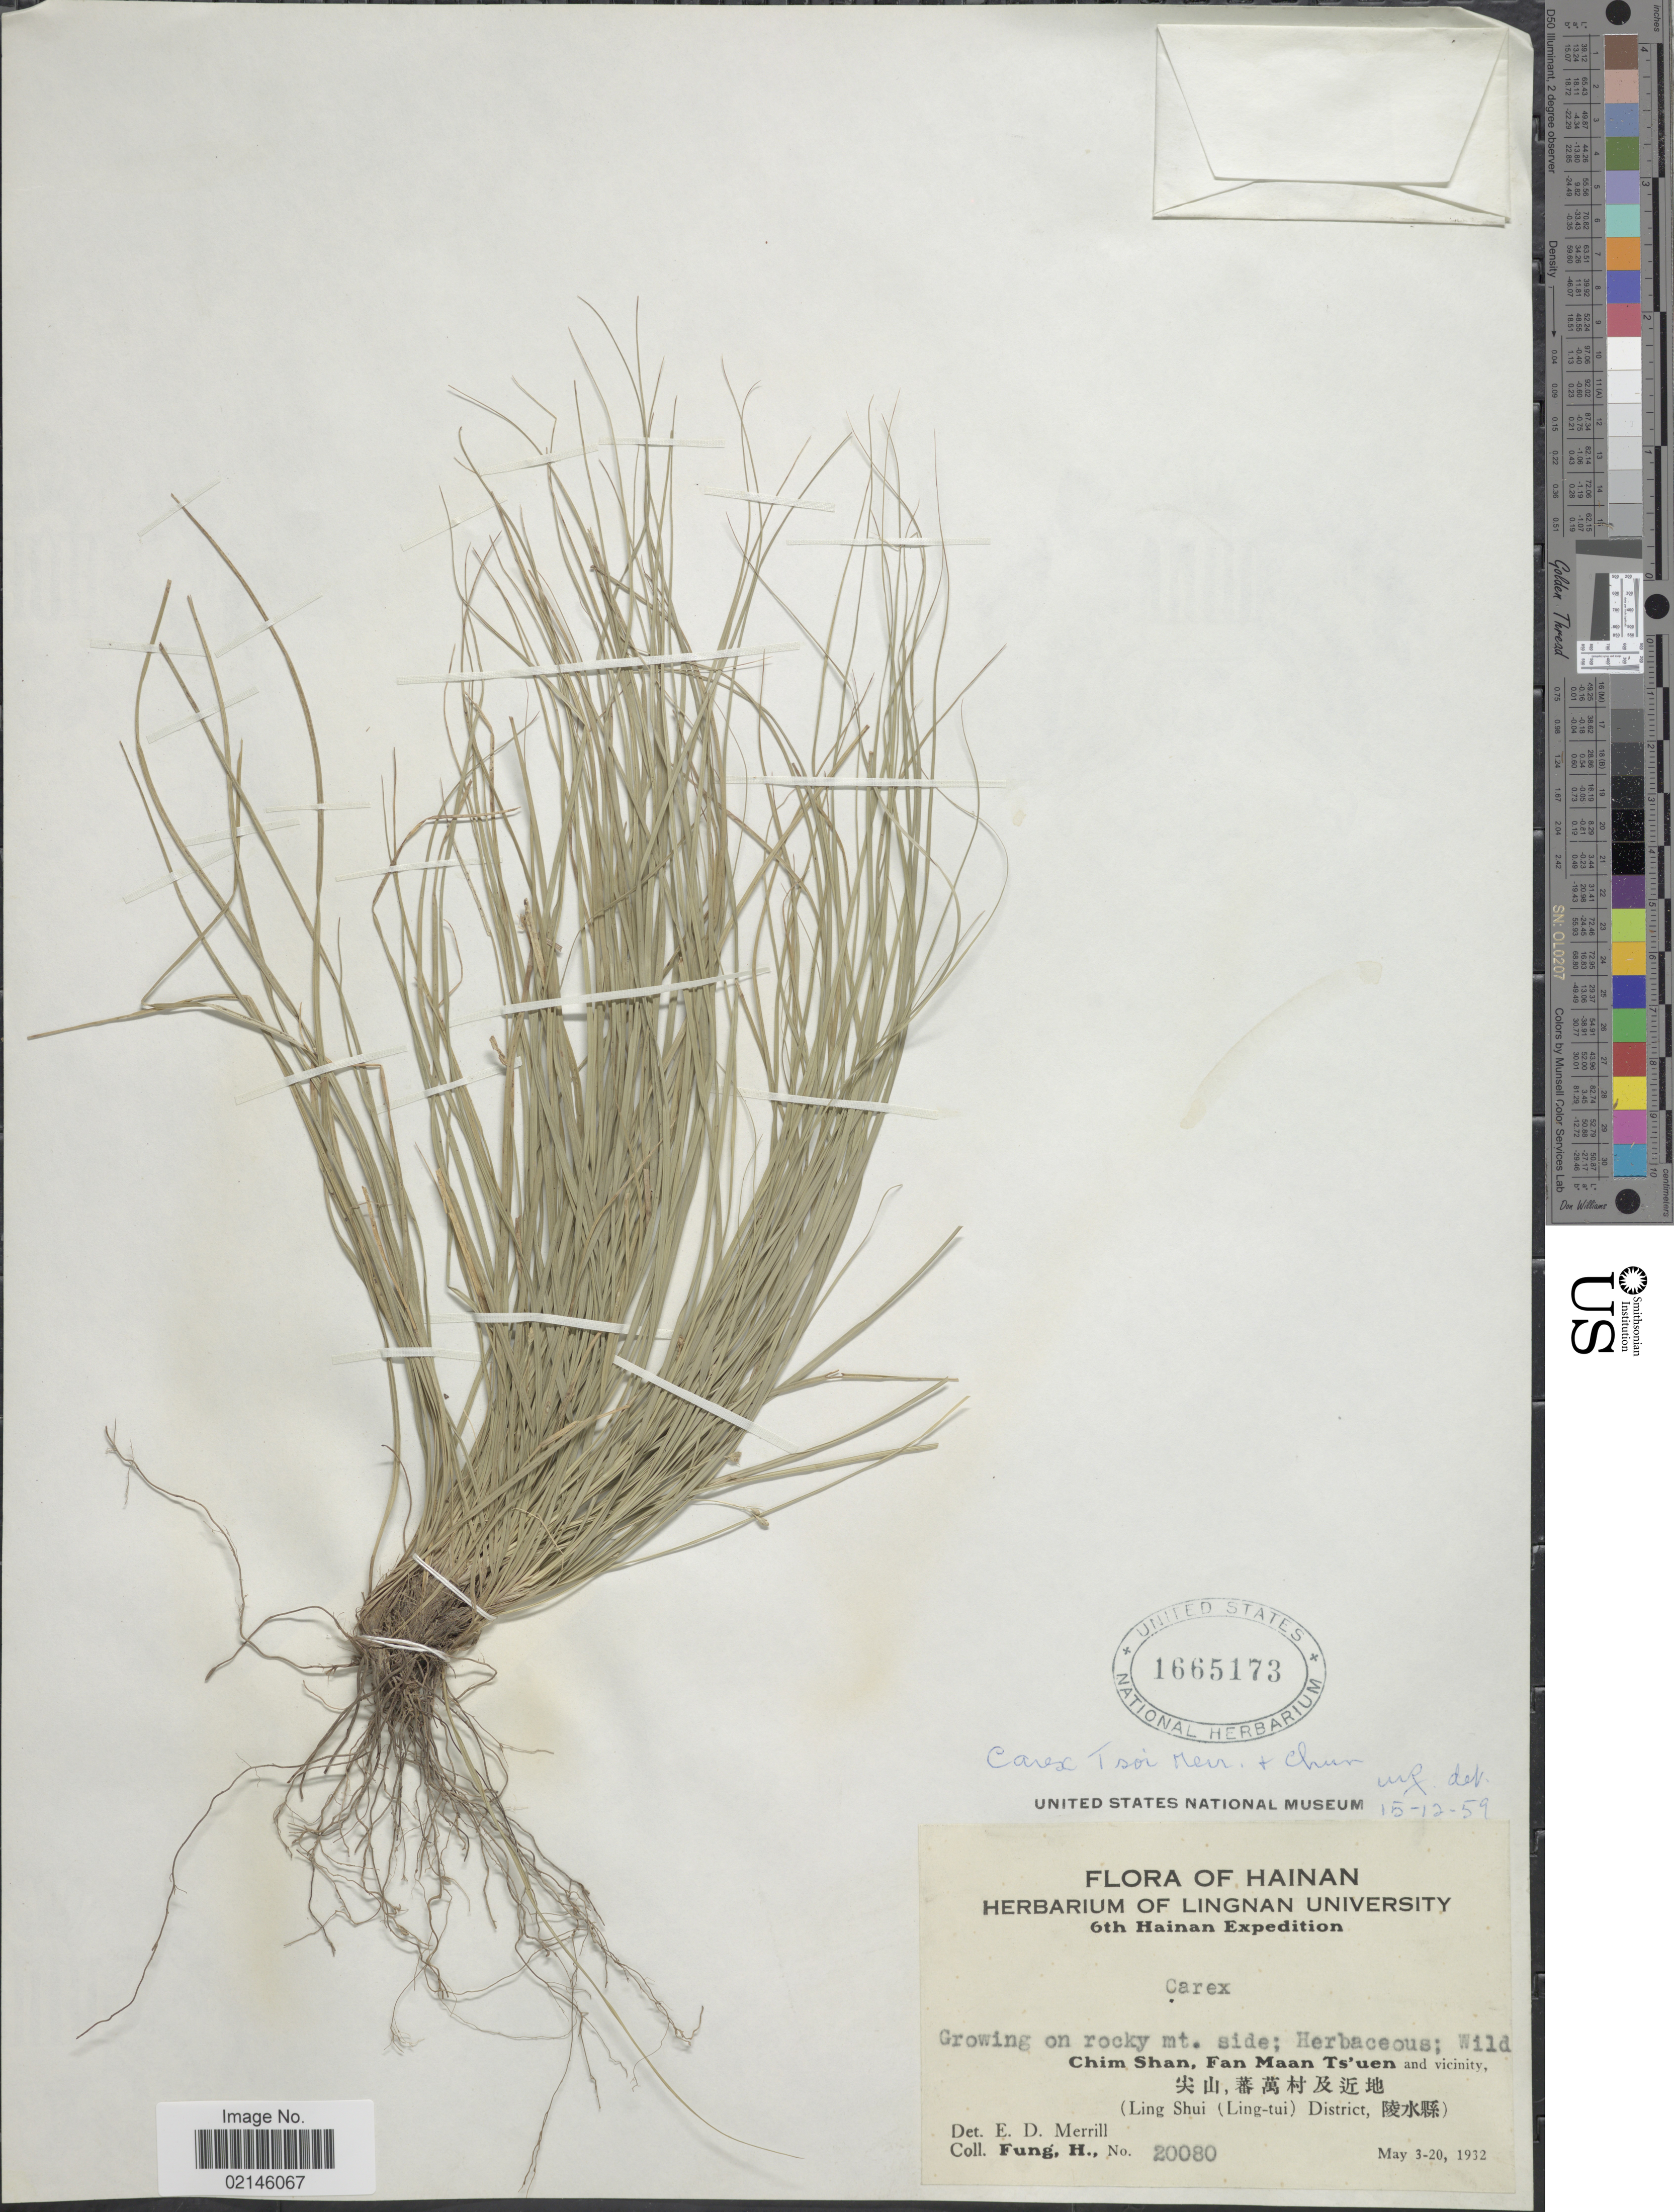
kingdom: Plantae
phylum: Tracheophyta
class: Liliopsida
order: Poales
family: Cyperaceae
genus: Carex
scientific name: Carex tsoi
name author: Merr. & Chun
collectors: H. Fung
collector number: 20080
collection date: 1932-05-03/1932-05-20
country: China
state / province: Hainan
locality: Chim Shan, Fan Maan Ts'uen and vicinity (Ling Shui (Ling-tui) District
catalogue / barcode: US 1665173